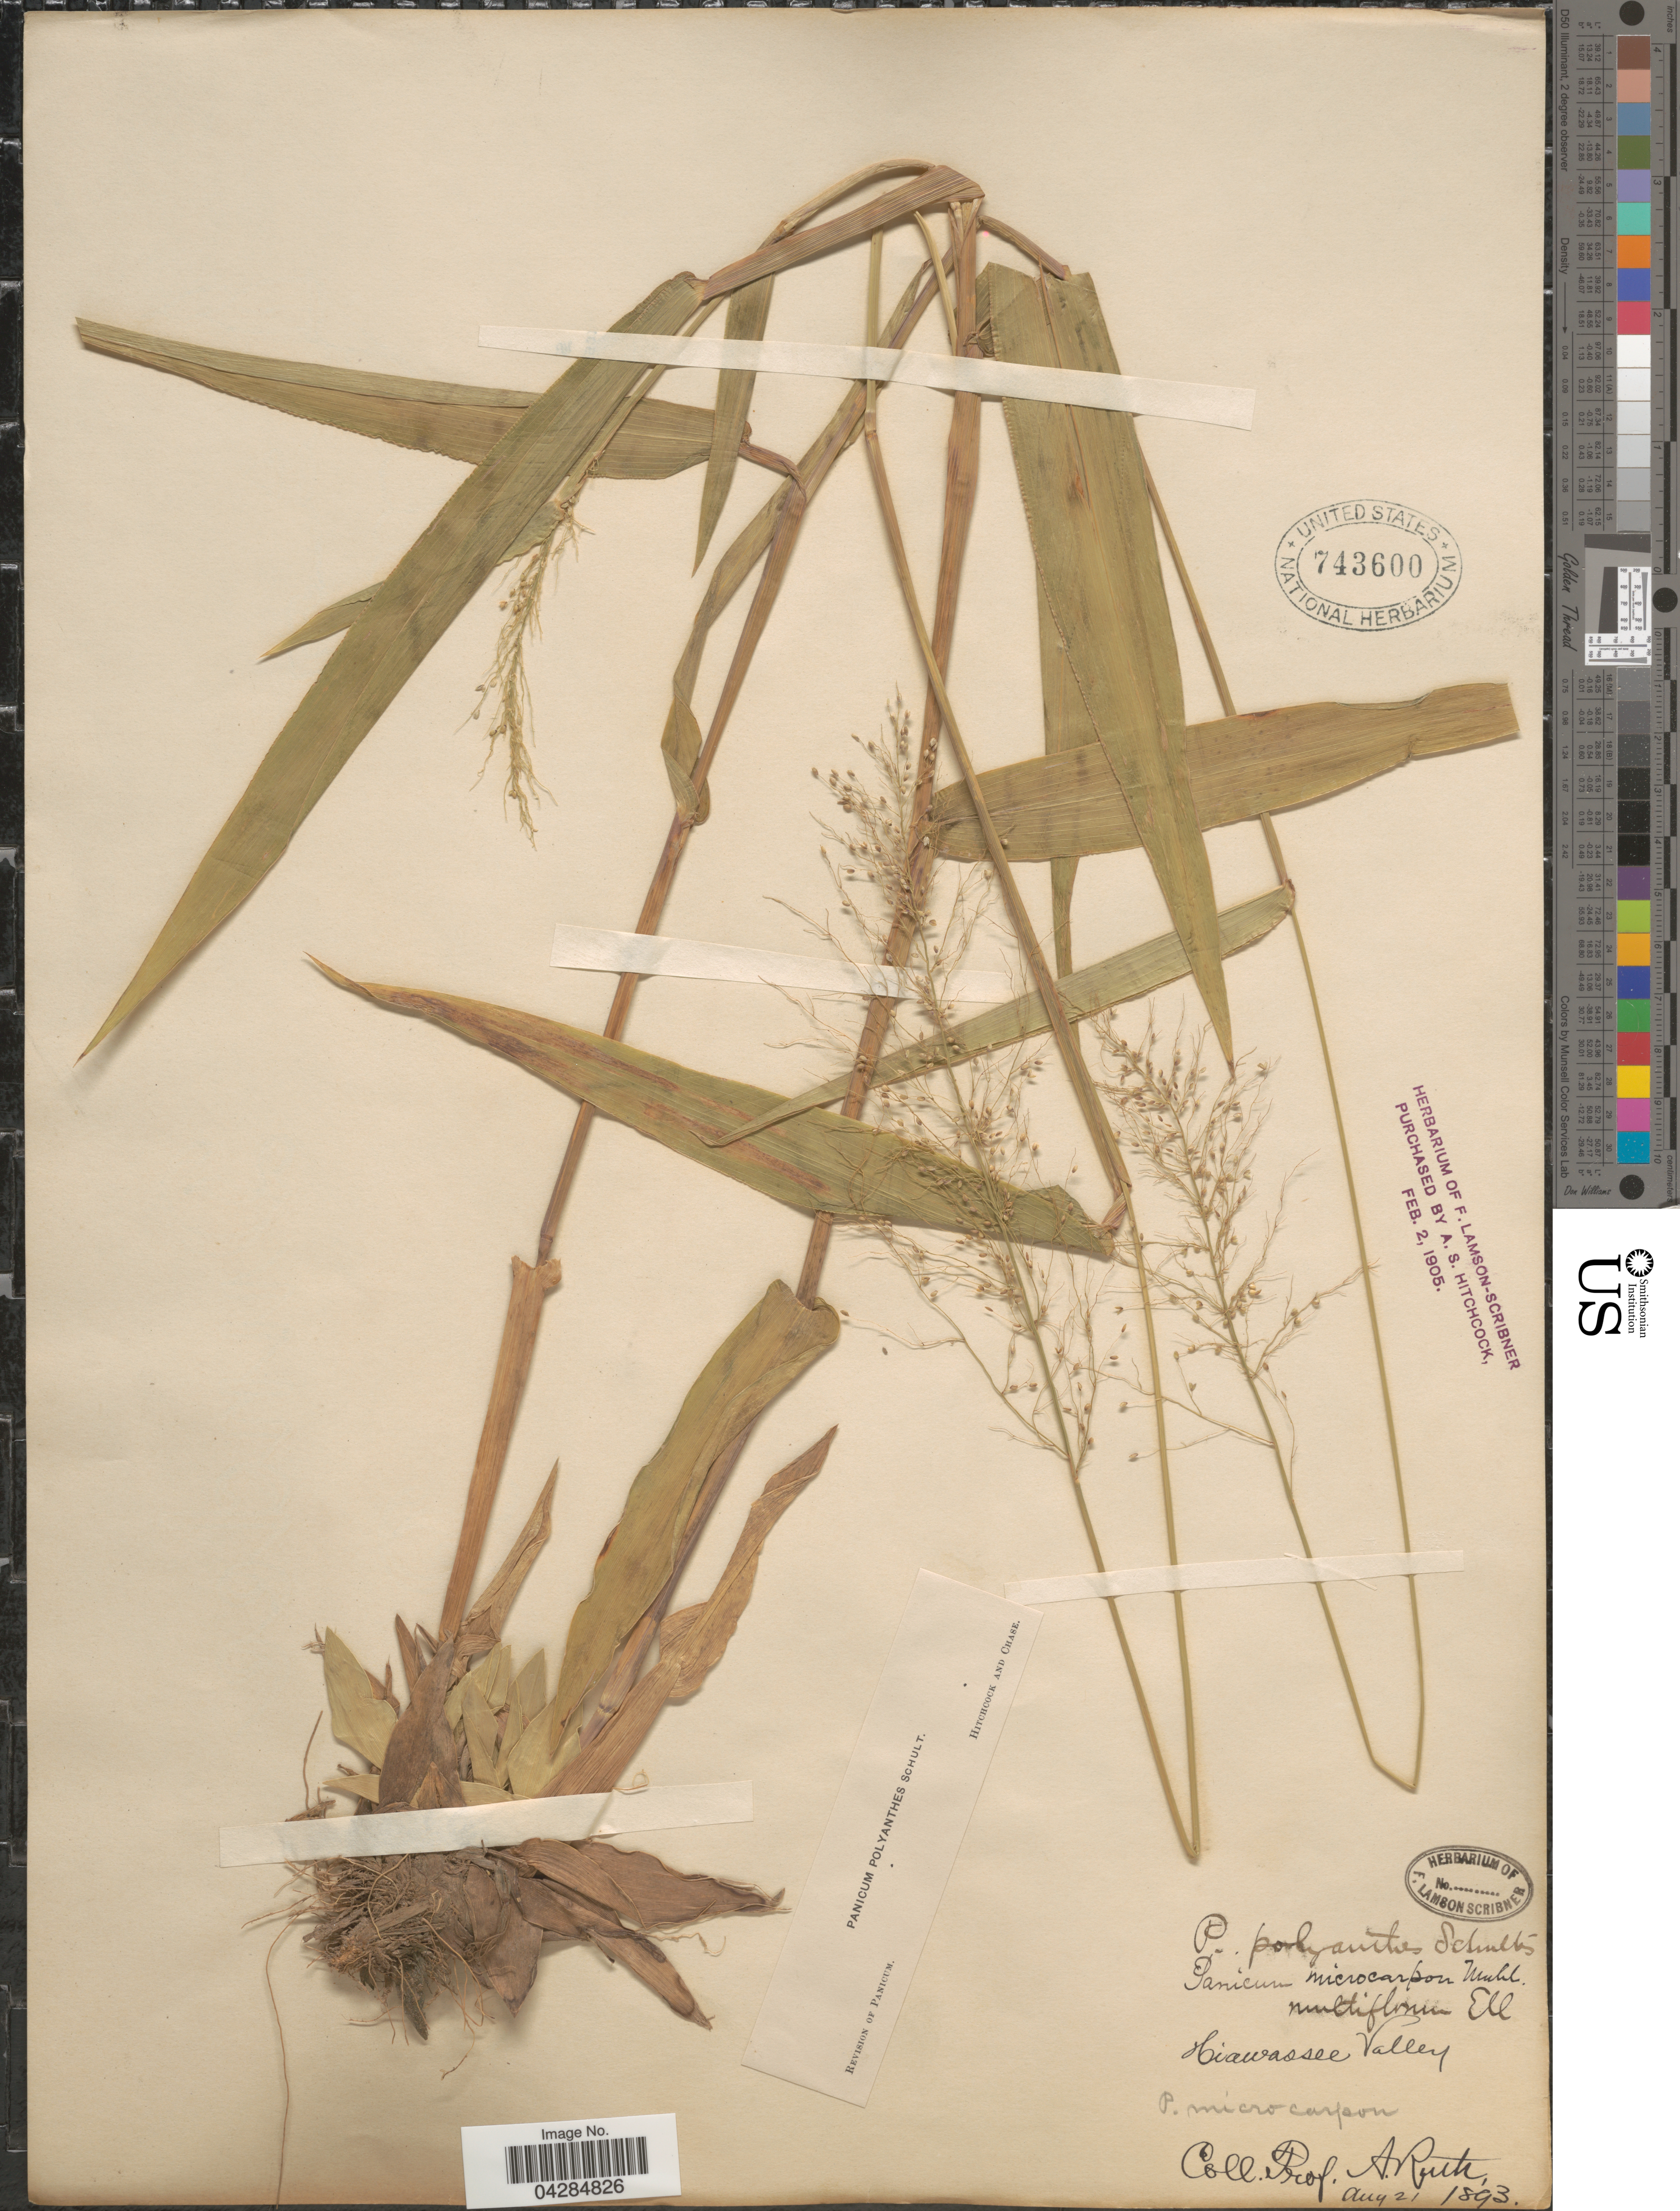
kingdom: Plantae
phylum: Tracheophyta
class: Liliopsida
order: Poales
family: Poaceae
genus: Dichanthelium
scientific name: Dichanthelium polyanthes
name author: (Schult.) Mohlenbr.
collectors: A. Ruth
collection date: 1893-08-21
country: United States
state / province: North Carolina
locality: Hiawassee Valley.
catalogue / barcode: US 743600